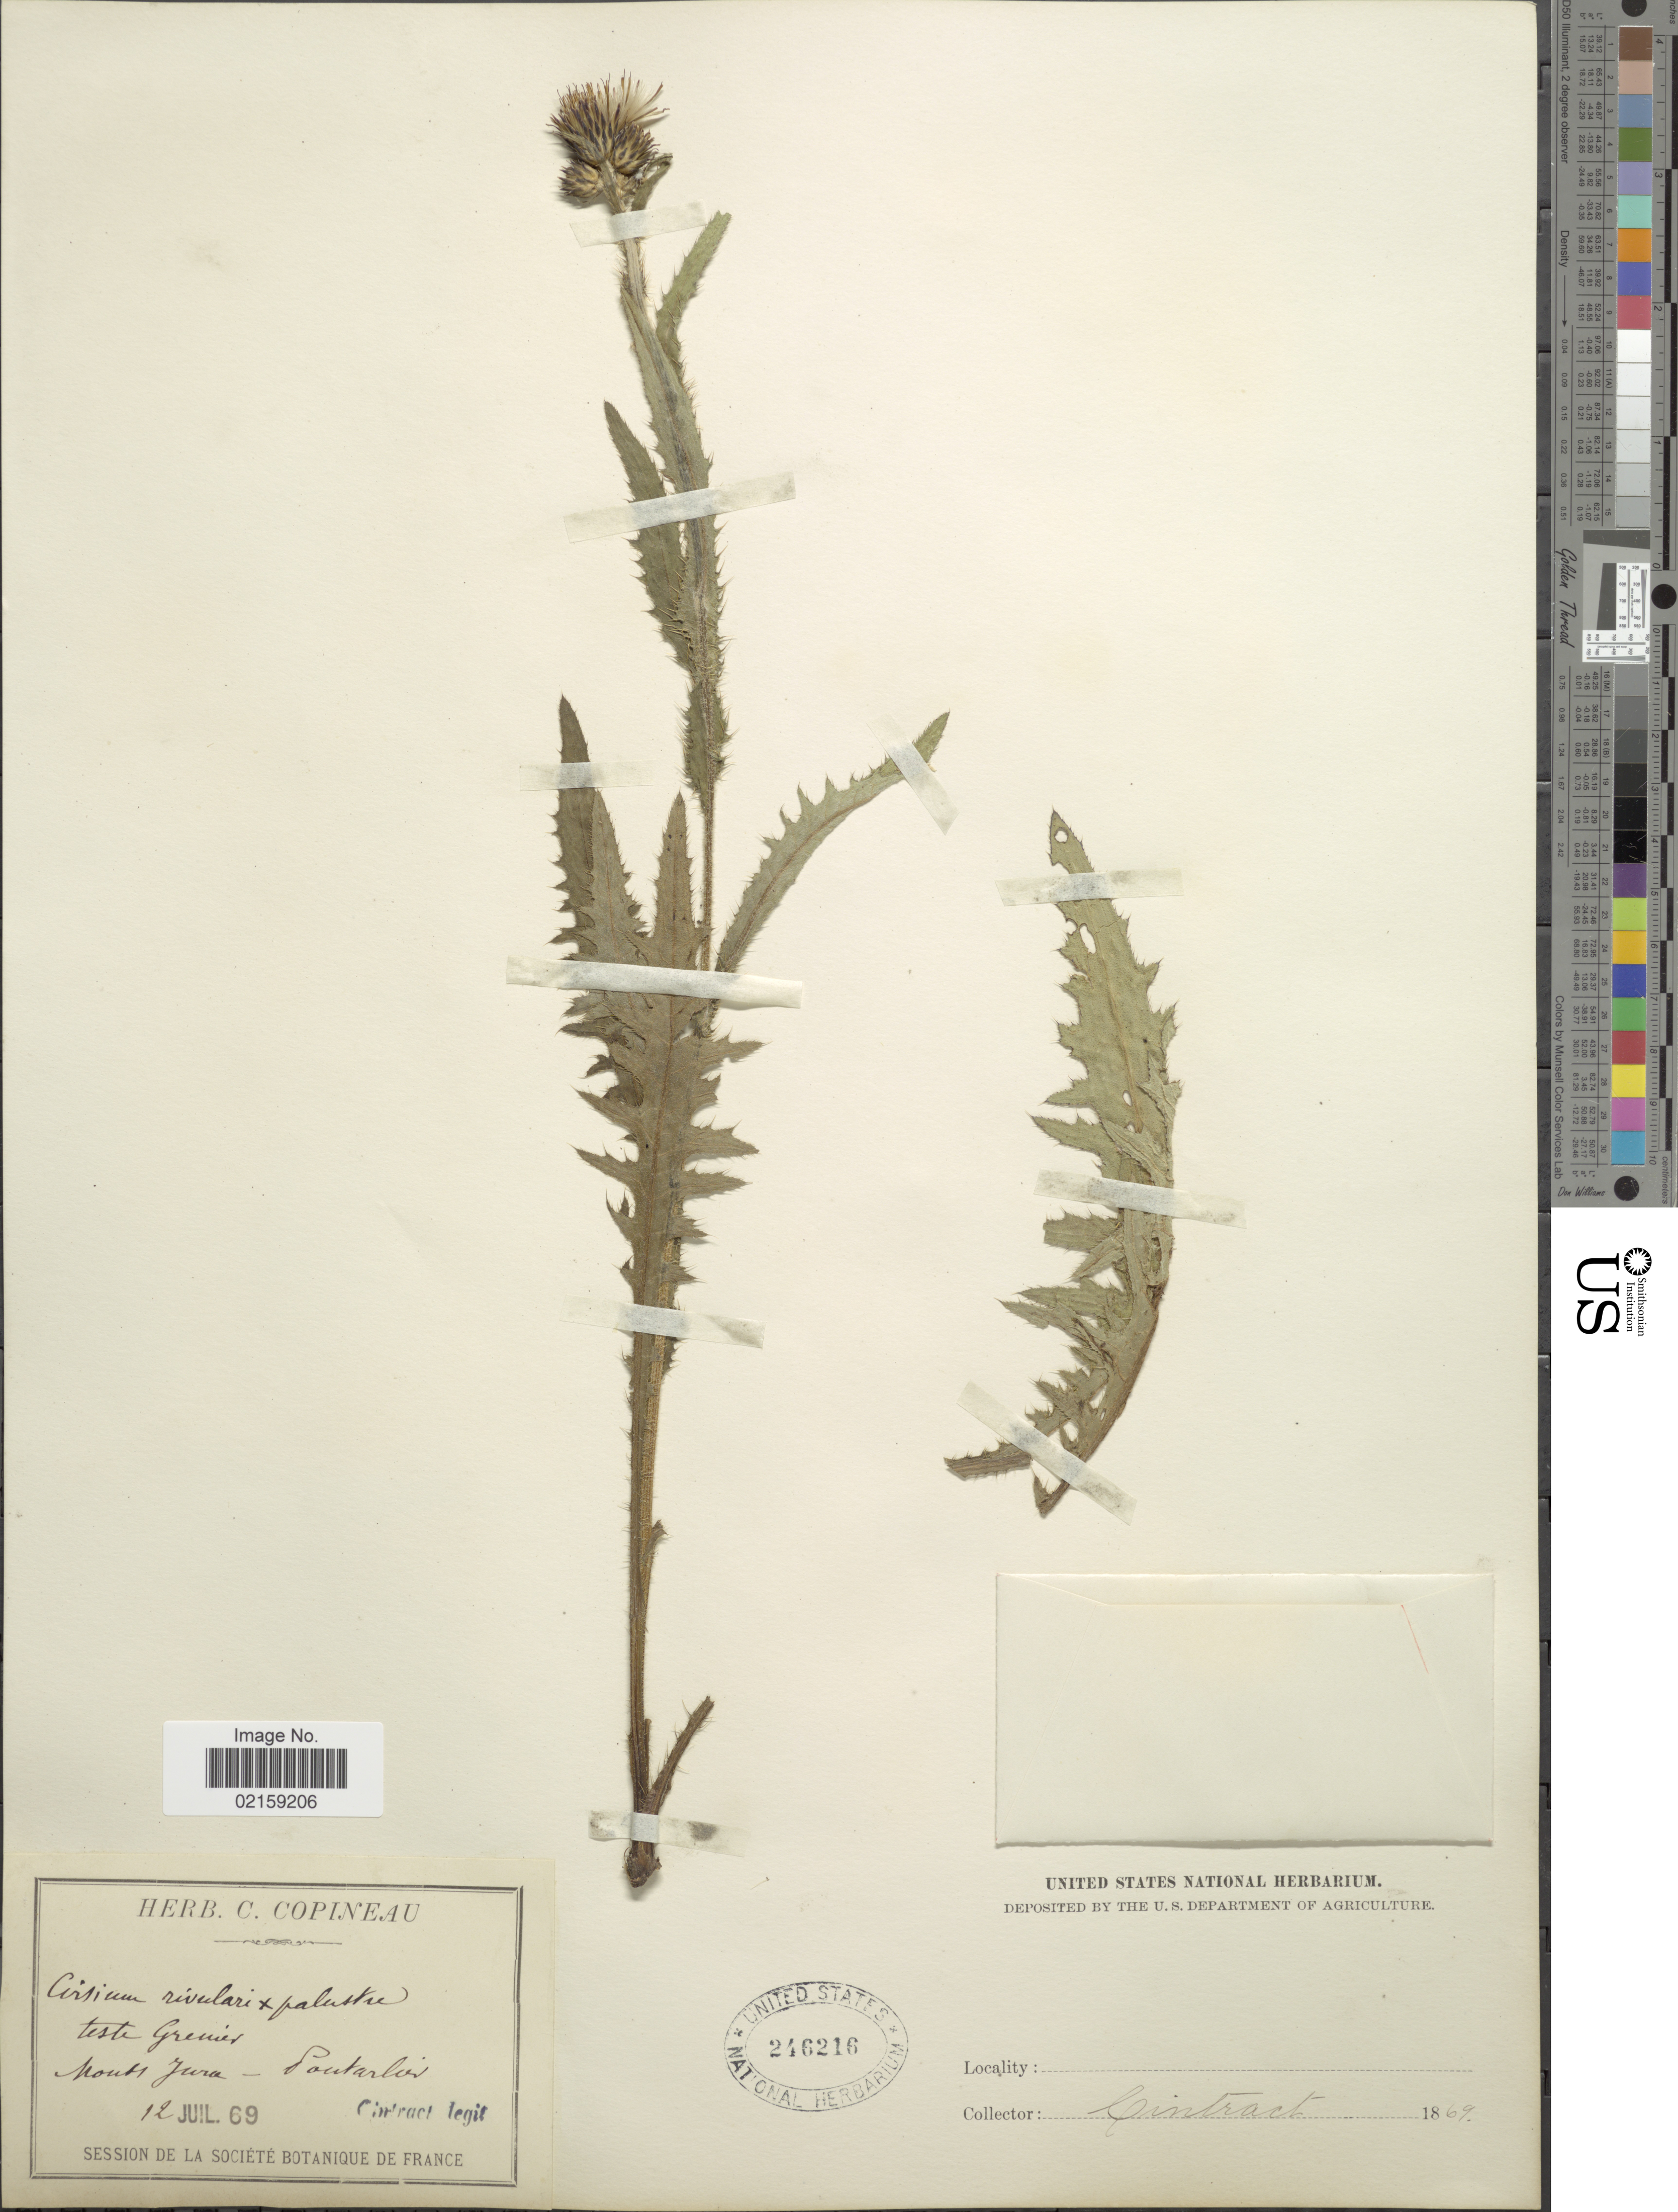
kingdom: Plantae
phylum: Tracheophyta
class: Magnoliopsida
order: Asterales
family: Asteraceae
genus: Cirsium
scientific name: Cirsium rivulare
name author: (Jacq.) All.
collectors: Cintract, --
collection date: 1869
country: Switzerland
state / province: Jura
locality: Monts Jura - Pontarlier.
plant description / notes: Corrected "Mount Jura - Sontarlon" to "Monts Jura - Pontarlier."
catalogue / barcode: US 246216